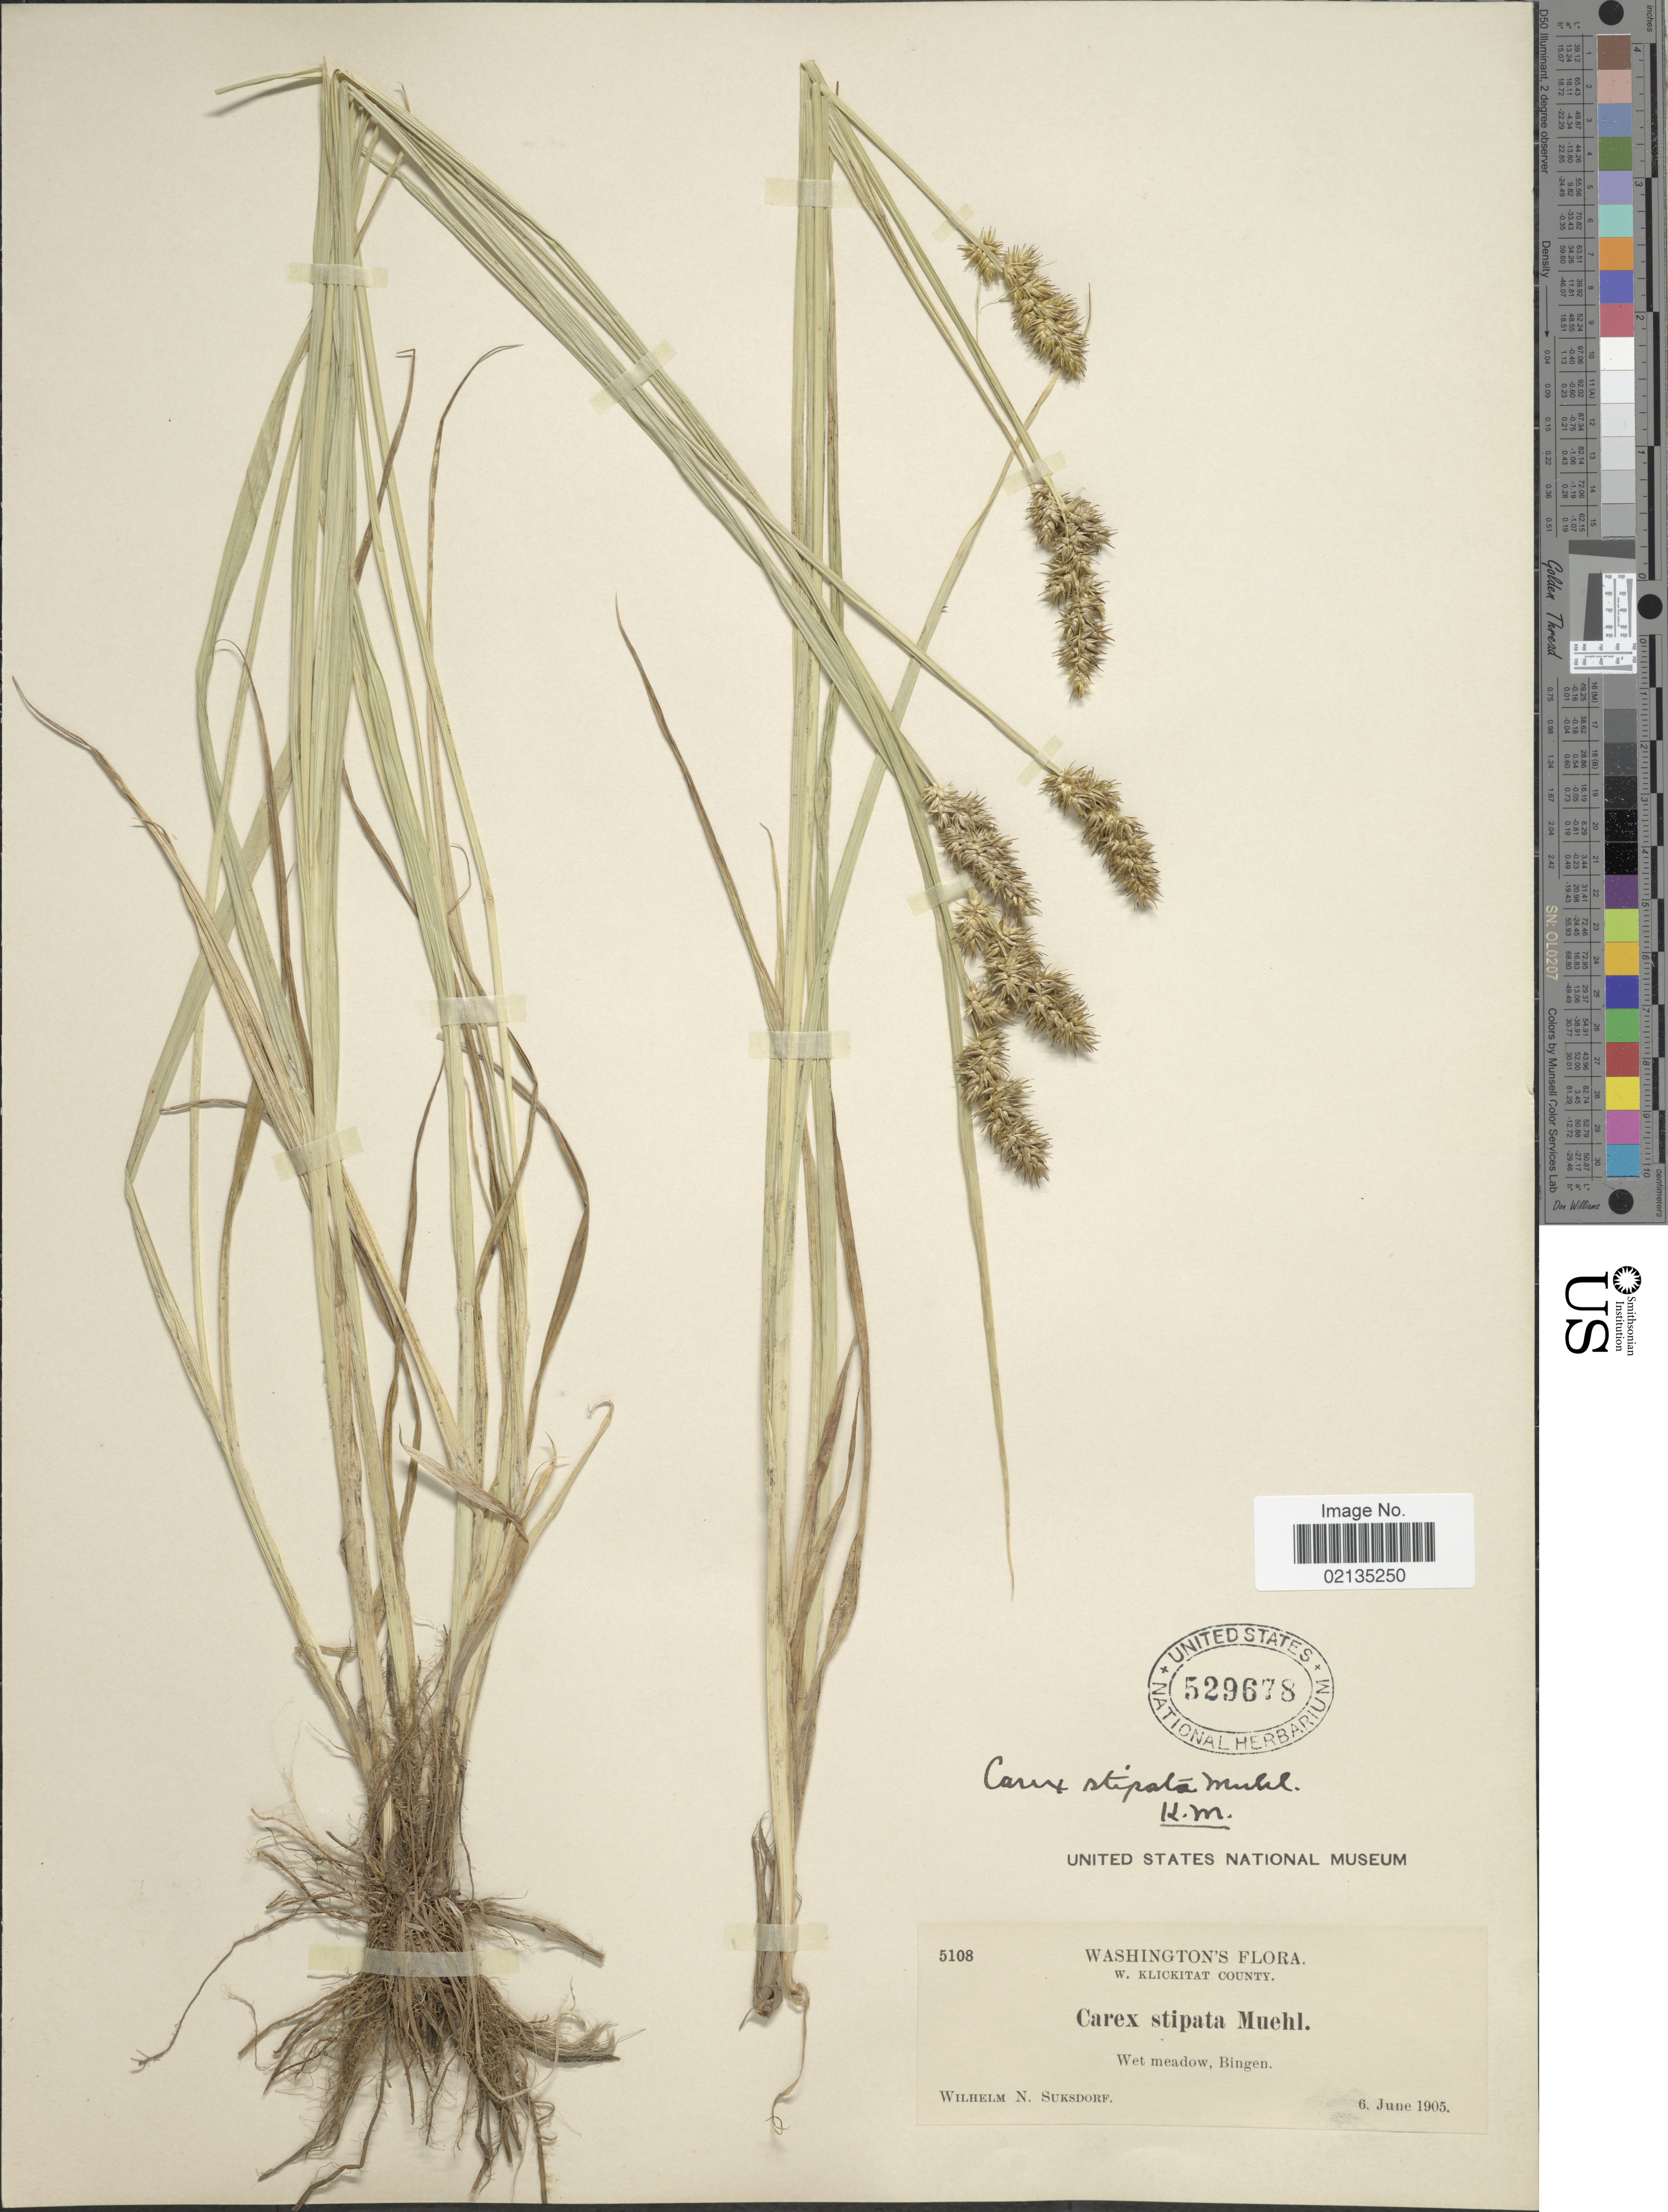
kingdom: Plantae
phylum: Tracheophyta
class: Liliopsida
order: Poales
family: Cyperaceae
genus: Carex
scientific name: Carex stipata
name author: Muhl. ex Willd.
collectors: W. N. Suksdorf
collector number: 5108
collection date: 1905-06-06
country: United States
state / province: Washington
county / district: Klickitat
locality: Washington, W. Klickitat County. Wet meadow, Bingen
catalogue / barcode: US 529678